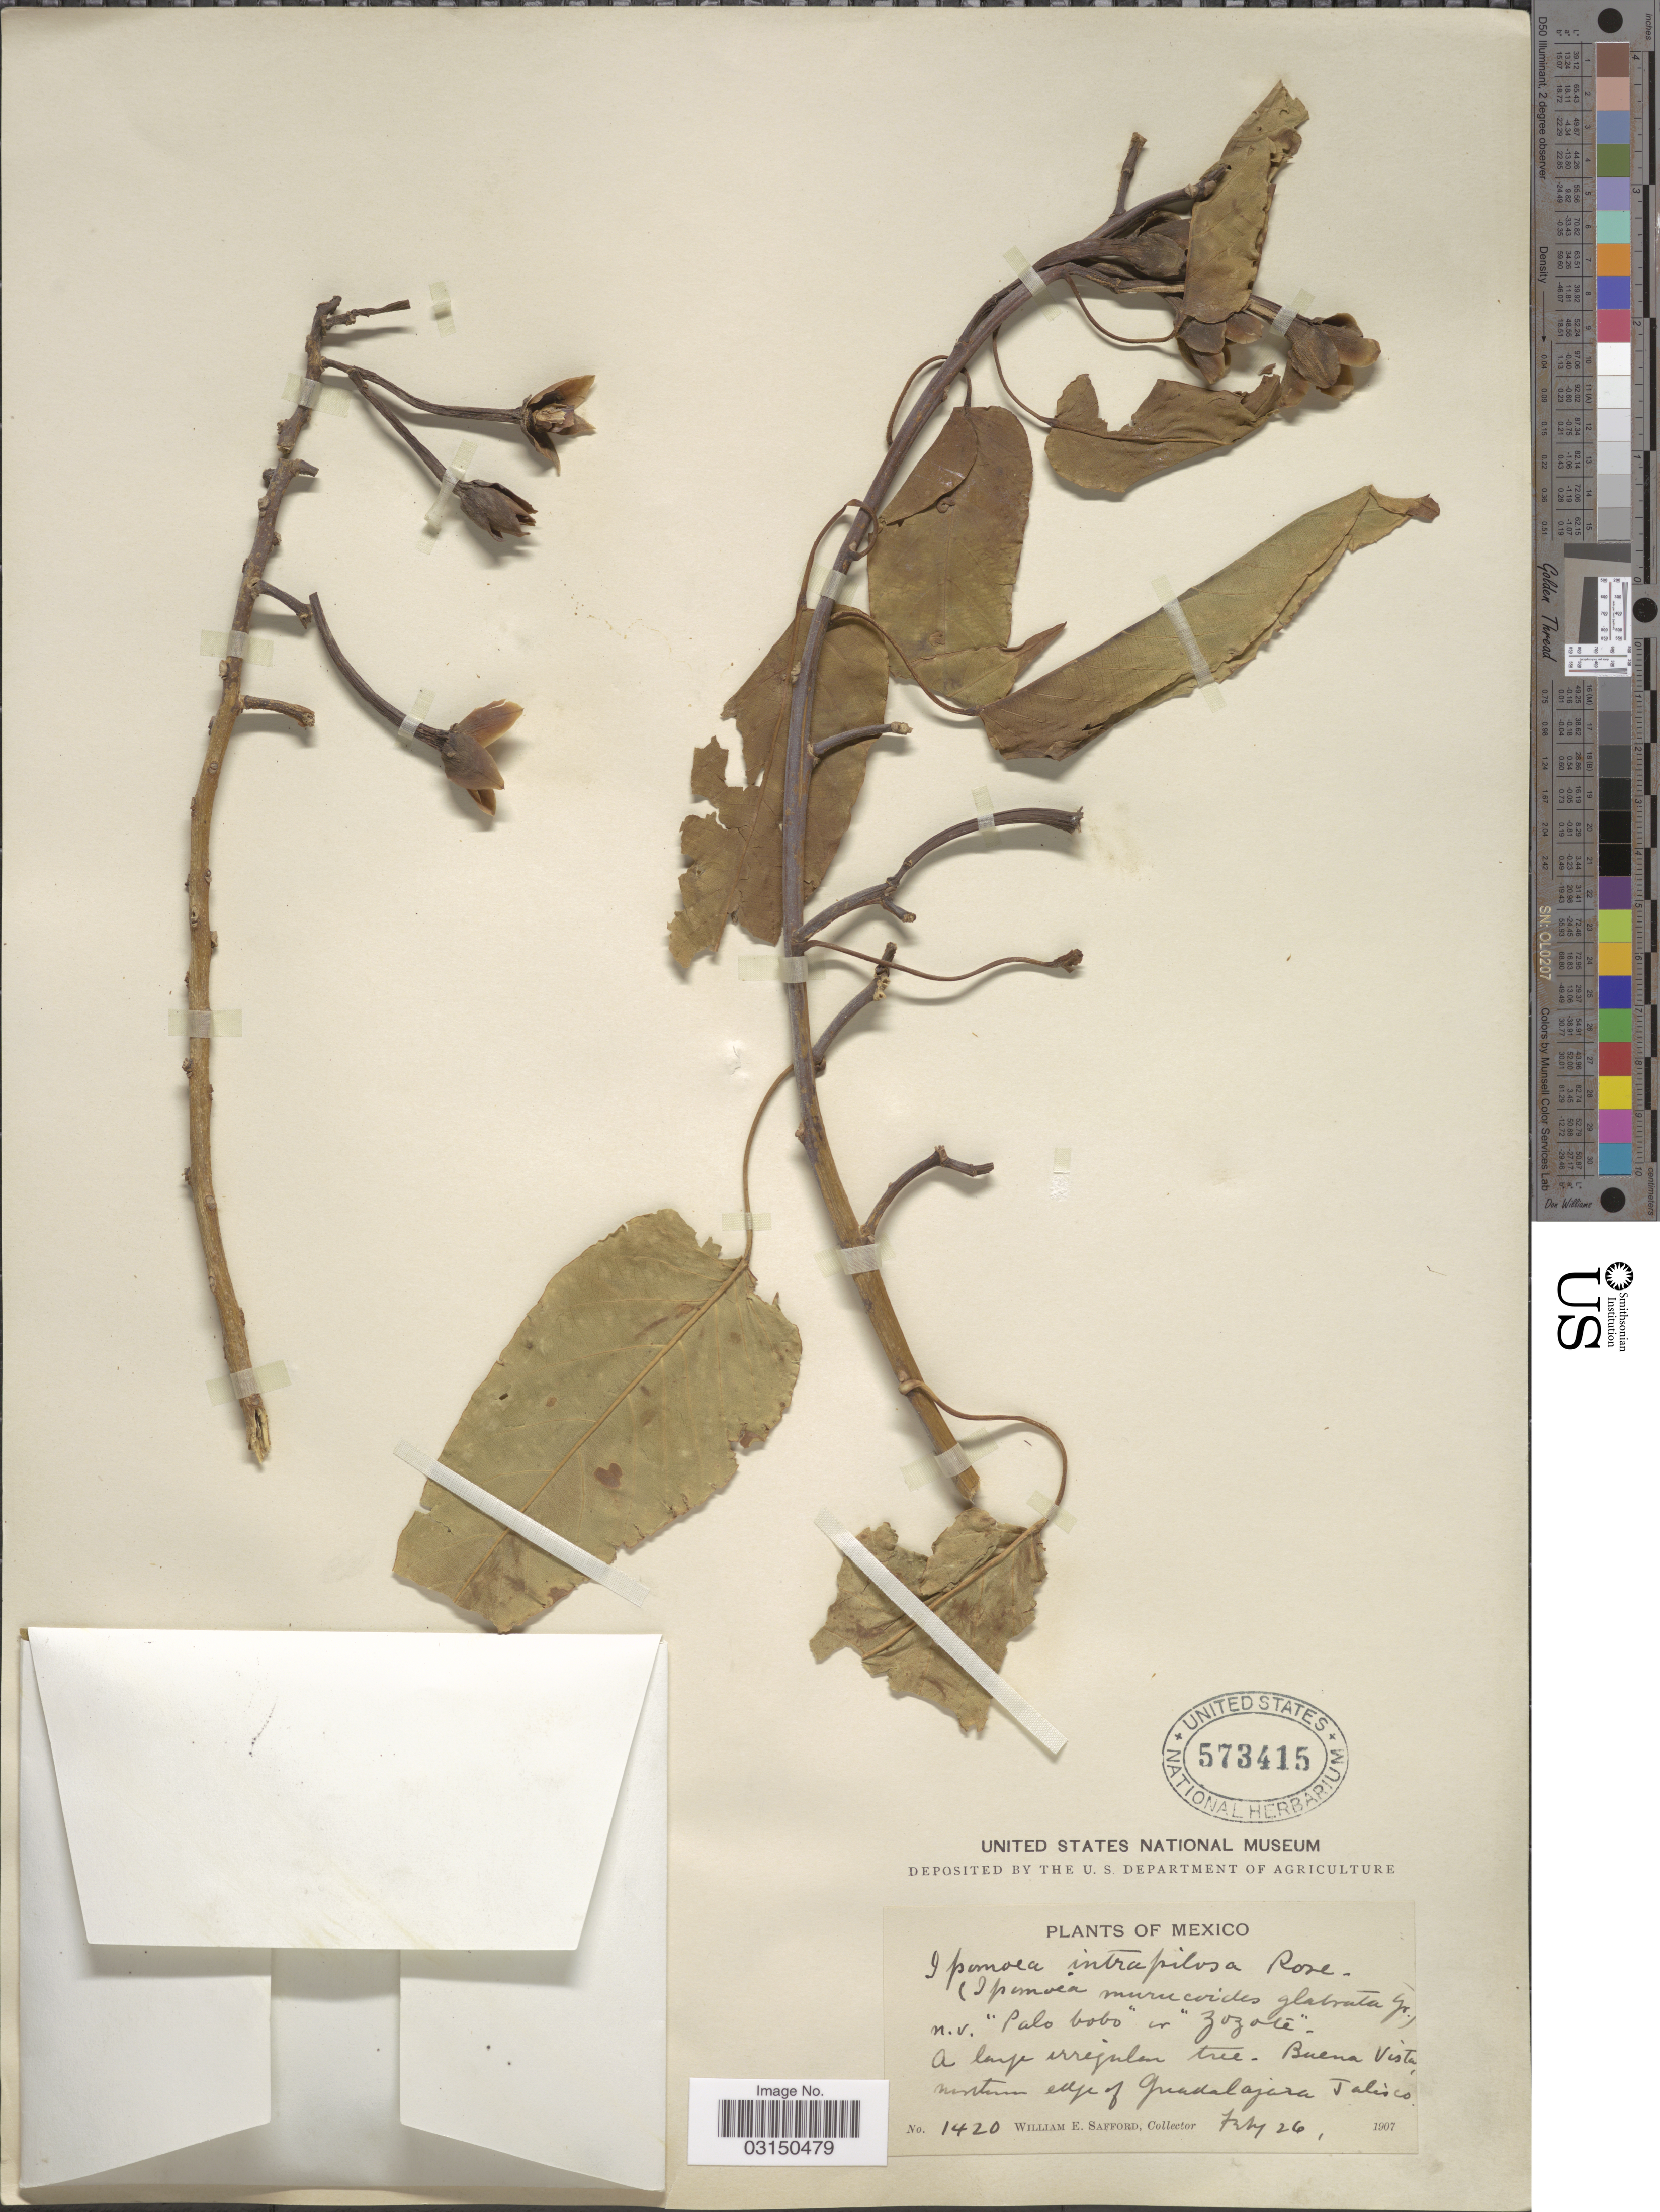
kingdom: Plantae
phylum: Tracheophyta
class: Magnoliopsida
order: Solanales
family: Convolvulaceae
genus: Ipomoea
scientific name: Ipomoea intrapilosa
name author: Rose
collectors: W. E. Safford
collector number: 1420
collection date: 1907-07-26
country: Mexico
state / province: Jalisco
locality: Buena Vista montem edge of Guadalajara, Jalisco.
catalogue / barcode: US 573415